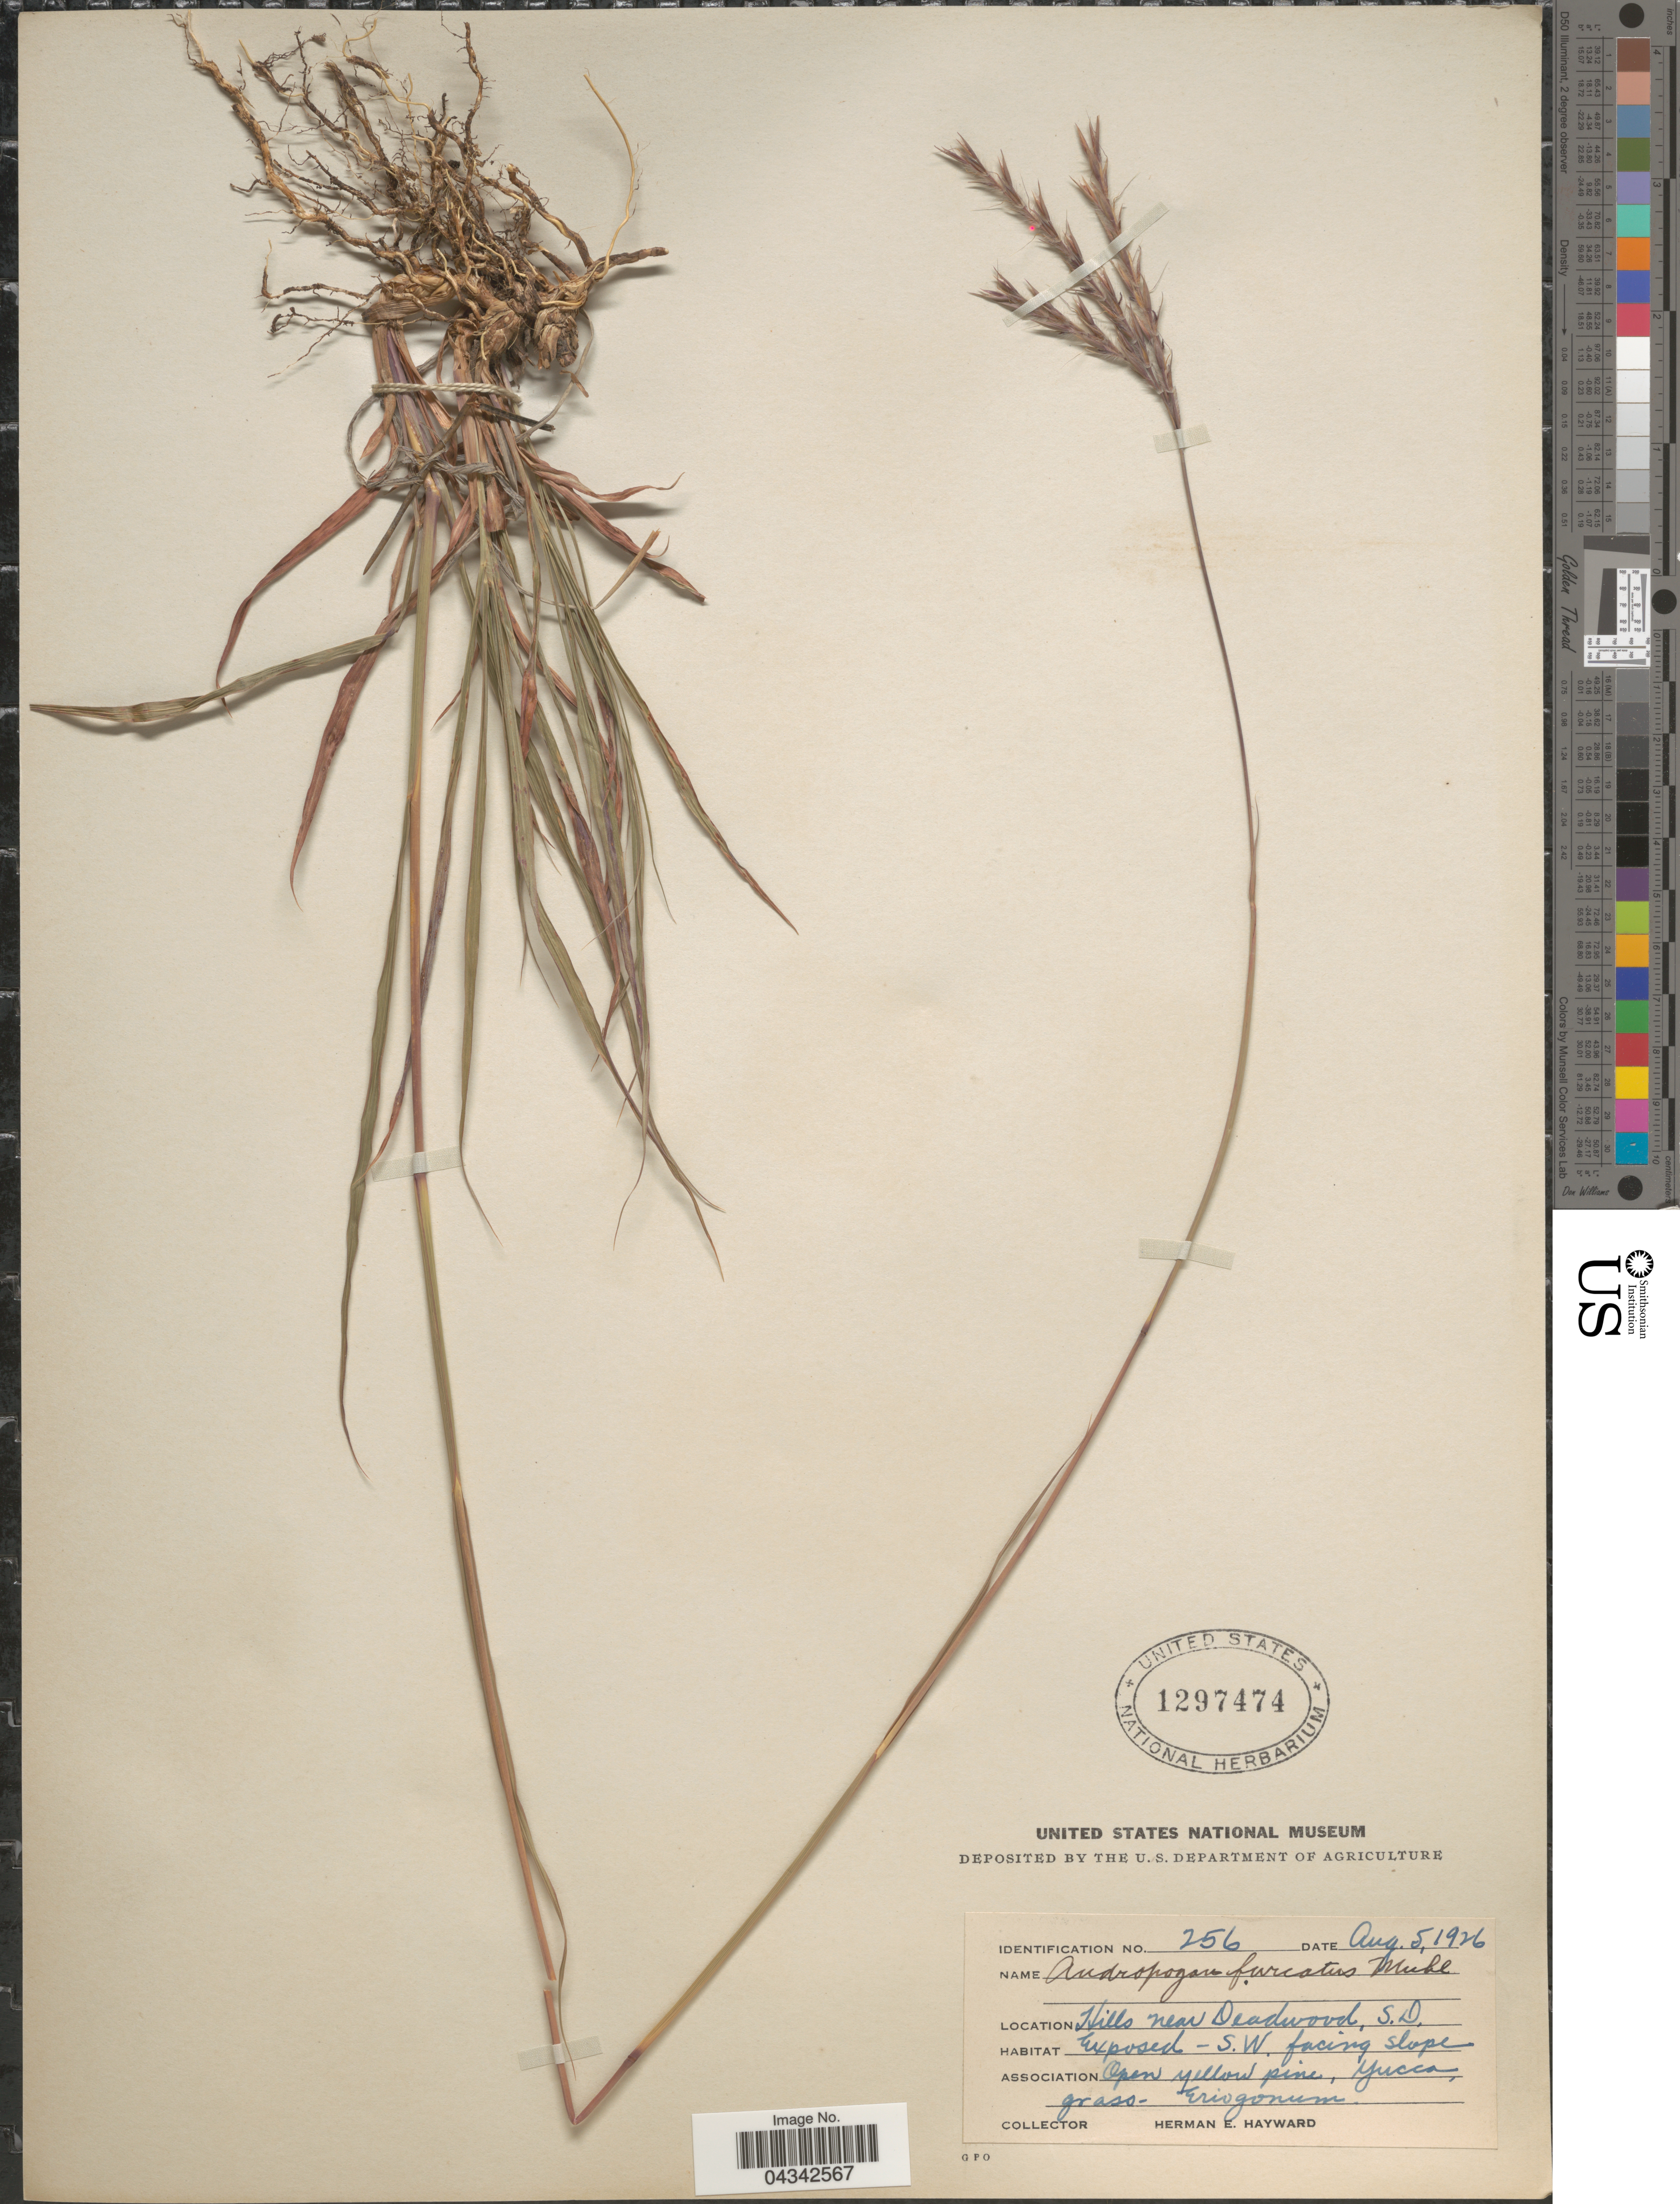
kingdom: Plantae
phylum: Tracheophyta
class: Liliopsida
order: Poales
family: Poaceae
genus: Andropogon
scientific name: Andropogon gerardii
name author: Vitman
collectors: H. Hayward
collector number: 256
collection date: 1926-08-05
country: United States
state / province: South Dakota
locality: Hills near Deadwood. S.W. facing slope.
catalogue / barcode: US 1297474